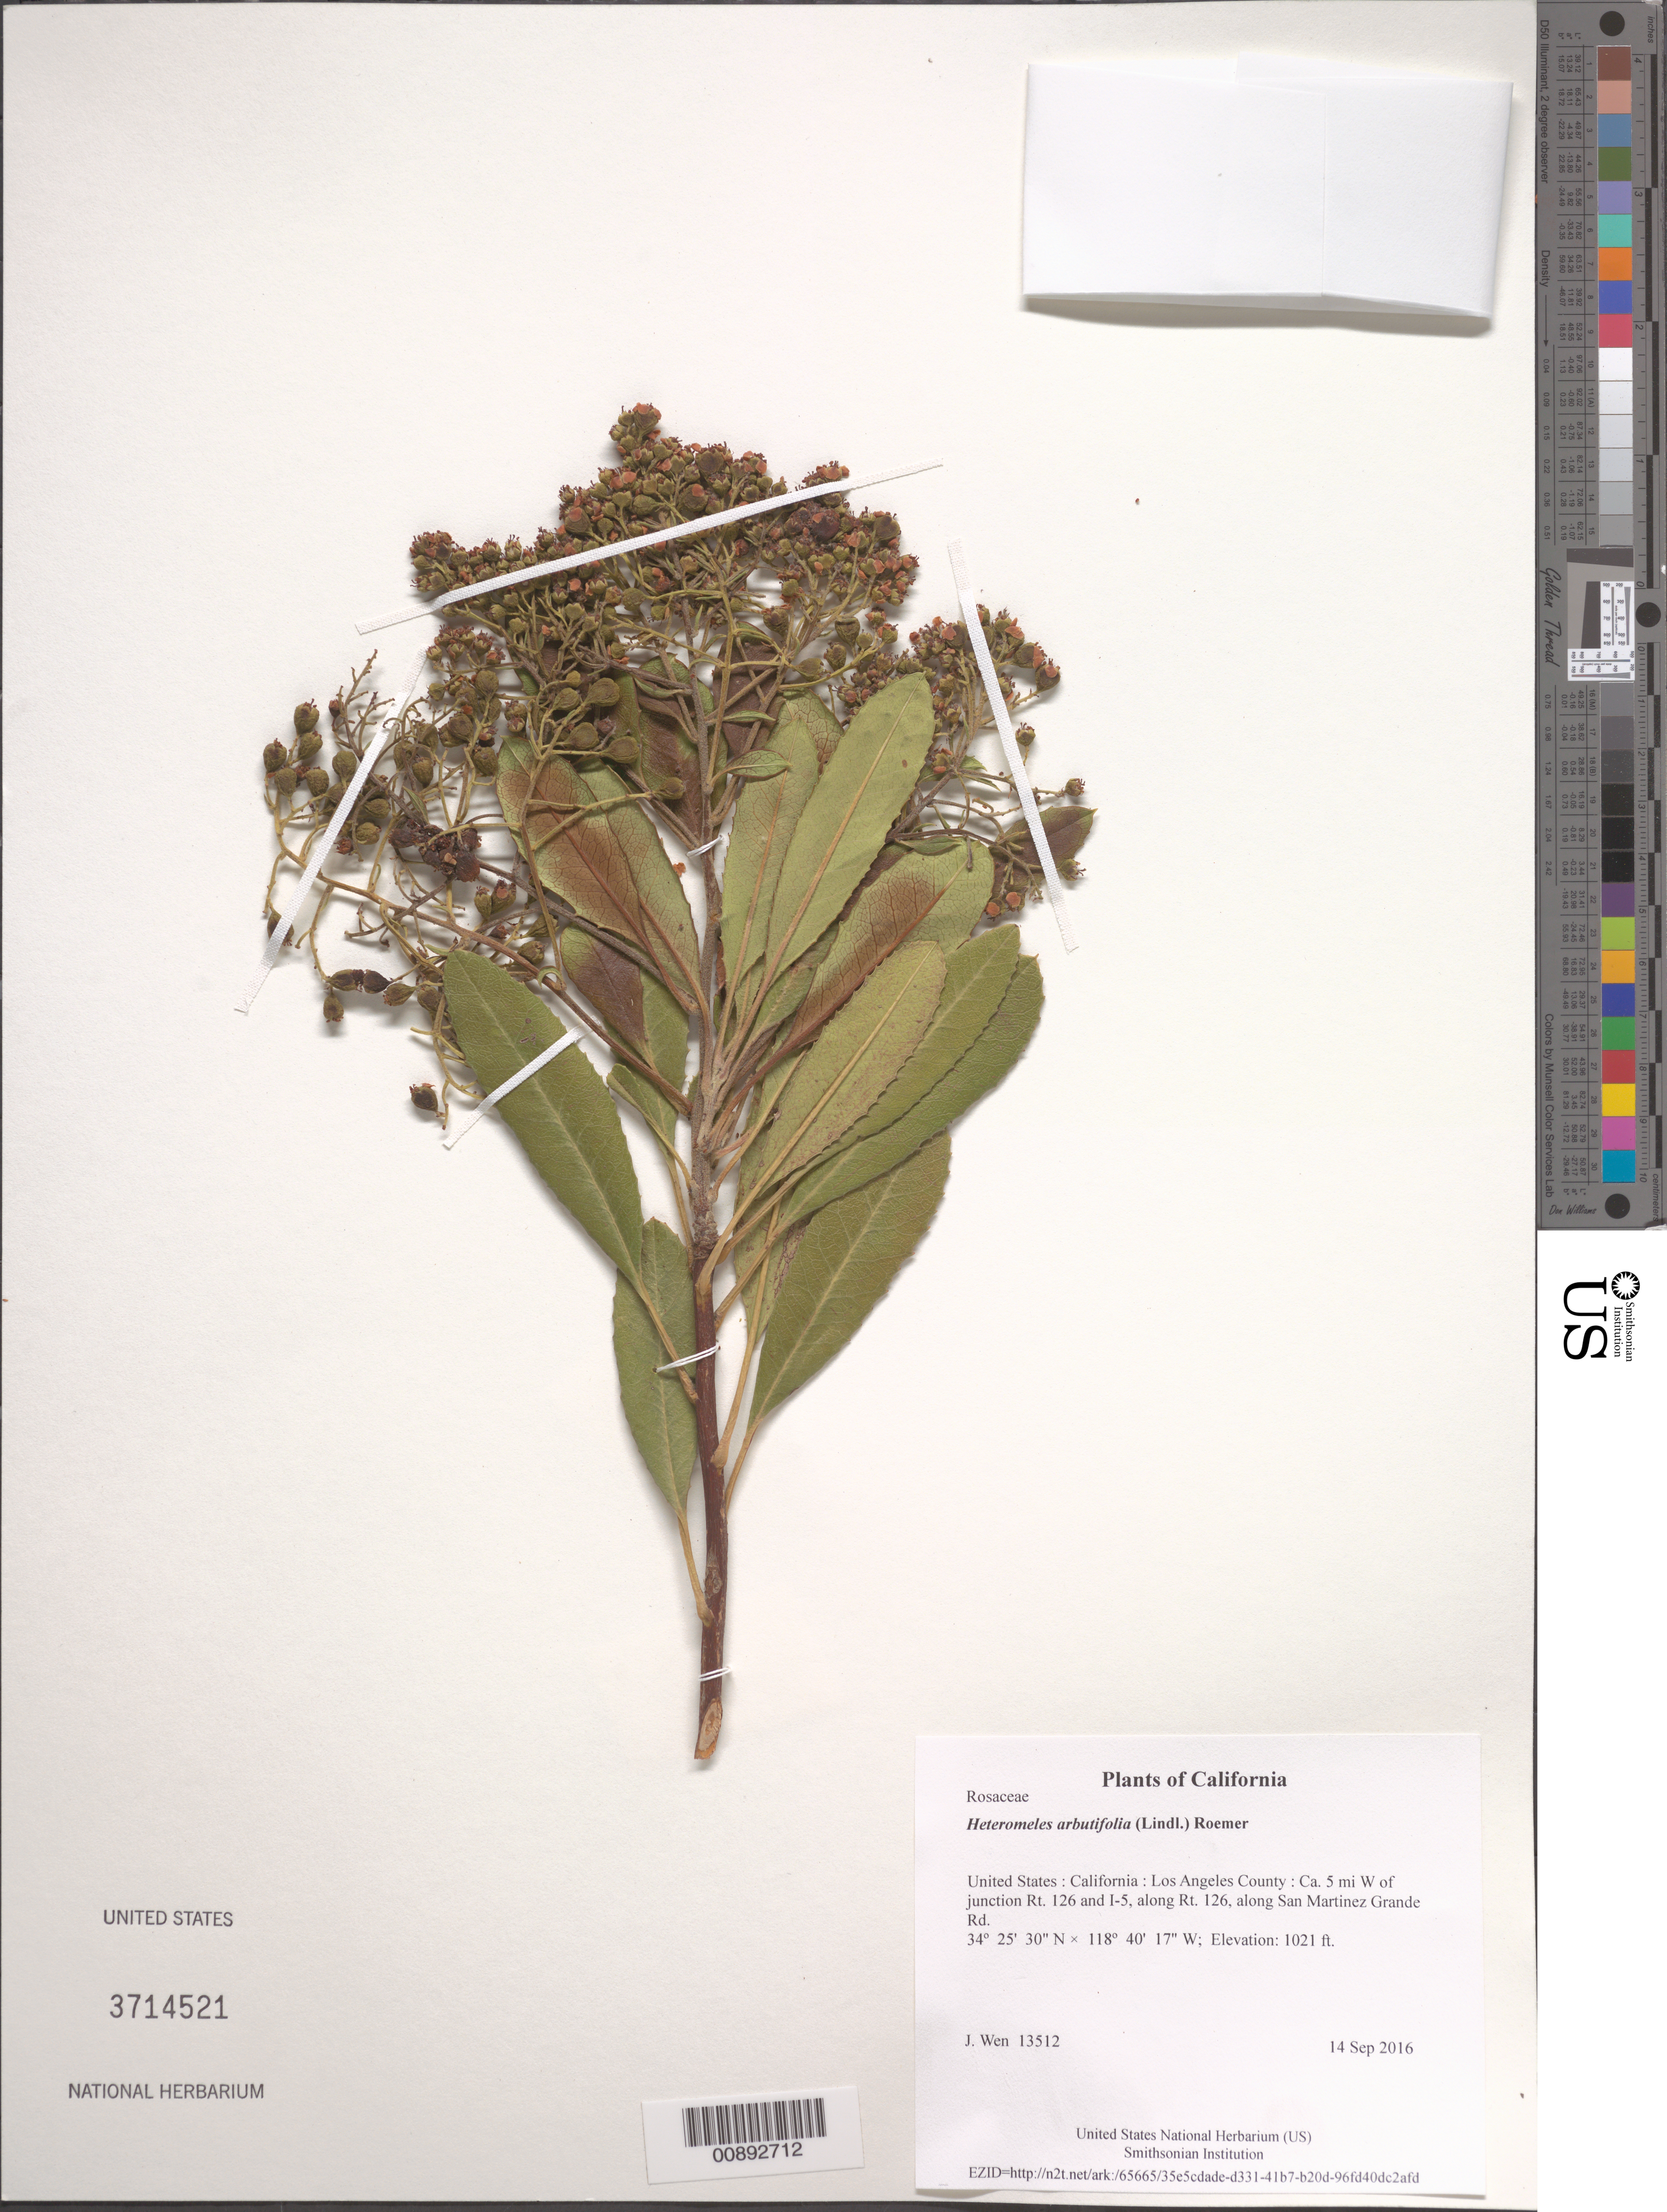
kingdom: Plantae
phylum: Tracheophyta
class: Magnoliopsida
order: Rosales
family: Rosaceae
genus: Heteromeles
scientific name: Heteromeles arbutifolia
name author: (Lindl.) Roemer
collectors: J. Wen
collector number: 13512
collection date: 2016-09-14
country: United States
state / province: California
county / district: Los Angeles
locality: Ca. 5 mi W of junction Rt. 126 and I-5, along Rt. 126, along San Martinez Grande Rd.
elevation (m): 311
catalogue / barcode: US 3714521